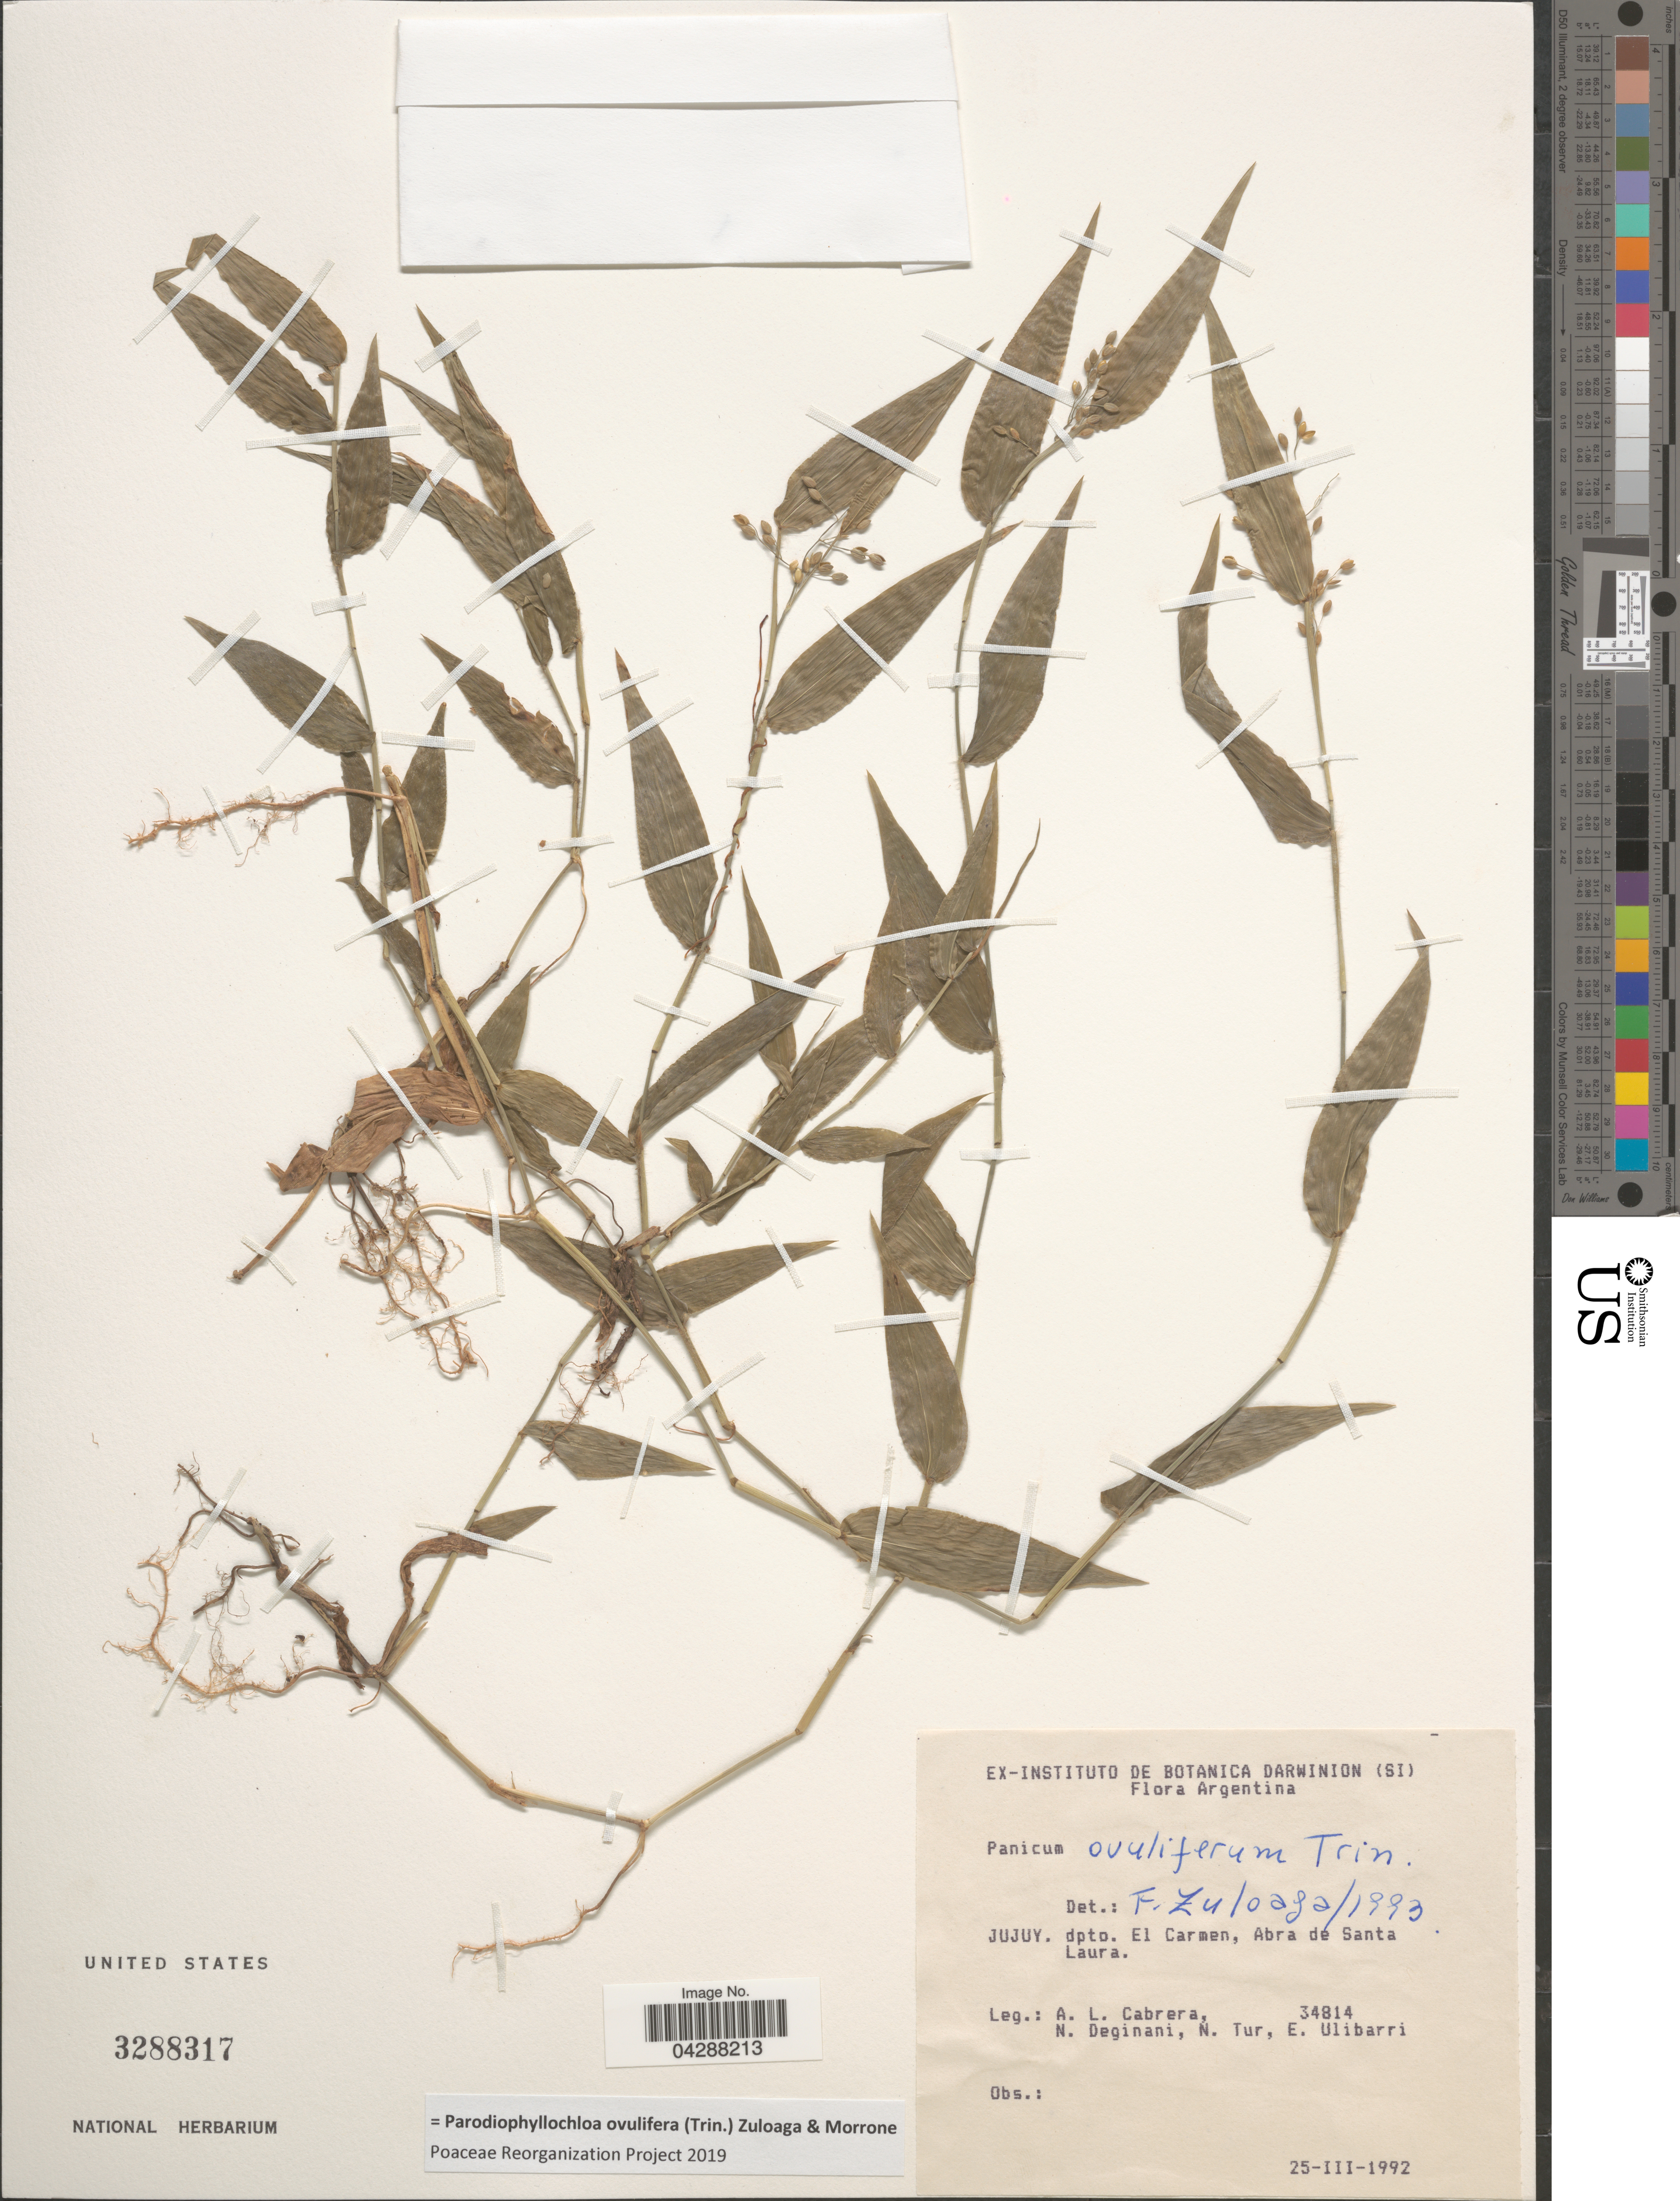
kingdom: Plantae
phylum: Tracheophyta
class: Liliopsida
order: Poales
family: Poaceae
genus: Parodiophyllochloa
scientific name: Parodiophyllochloa ovulifera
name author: (Trin.) Zuloaga & Morrone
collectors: A. L. Cabrera, N. Deginani, N. Tur & E. Ulibarri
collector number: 34814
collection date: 1992-03-25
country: Argentina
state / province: Jujuy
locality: Dpto. El Carmen, Abra de Santa Laura.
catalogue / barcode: US 3288317